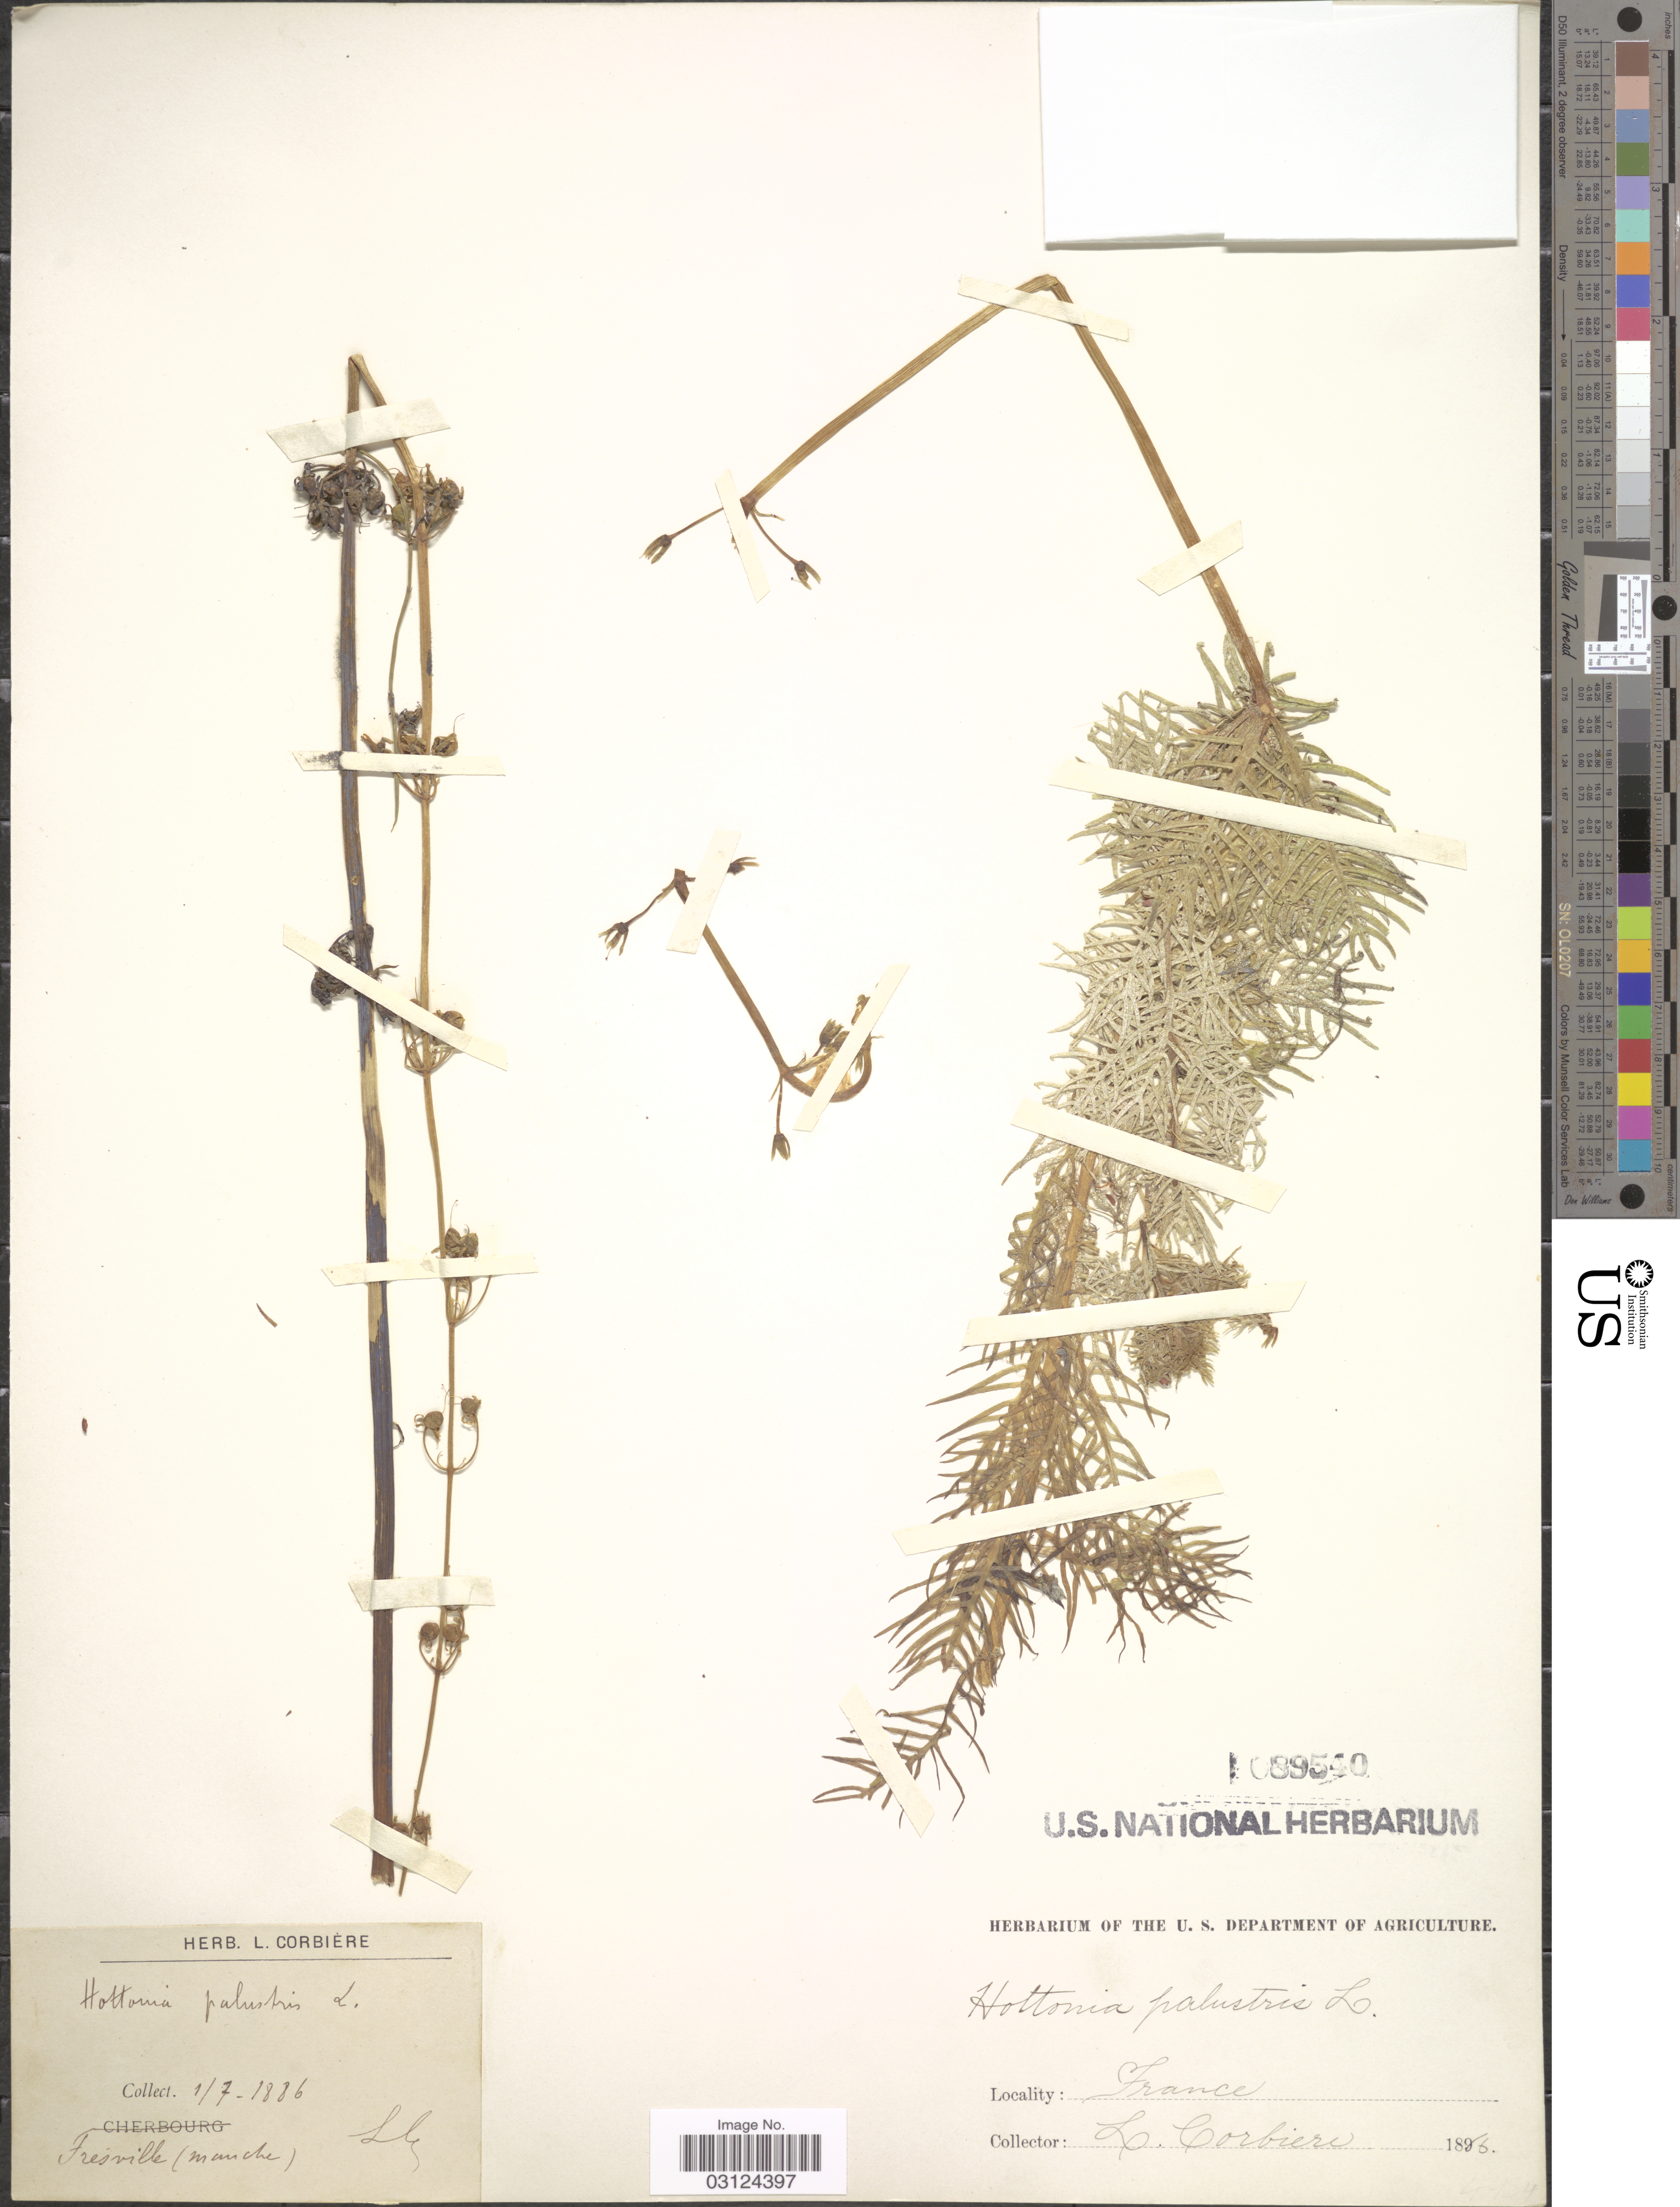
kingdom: Plantae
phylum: Tracheophyta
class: Magnoliopsida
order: Ericales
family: Primulaceae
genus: Hottonia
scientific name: Hottonia palustris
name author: L.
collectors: L. Corbière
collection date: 1886-07-01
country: France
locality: Fresville (mache).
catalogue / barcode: US 89540